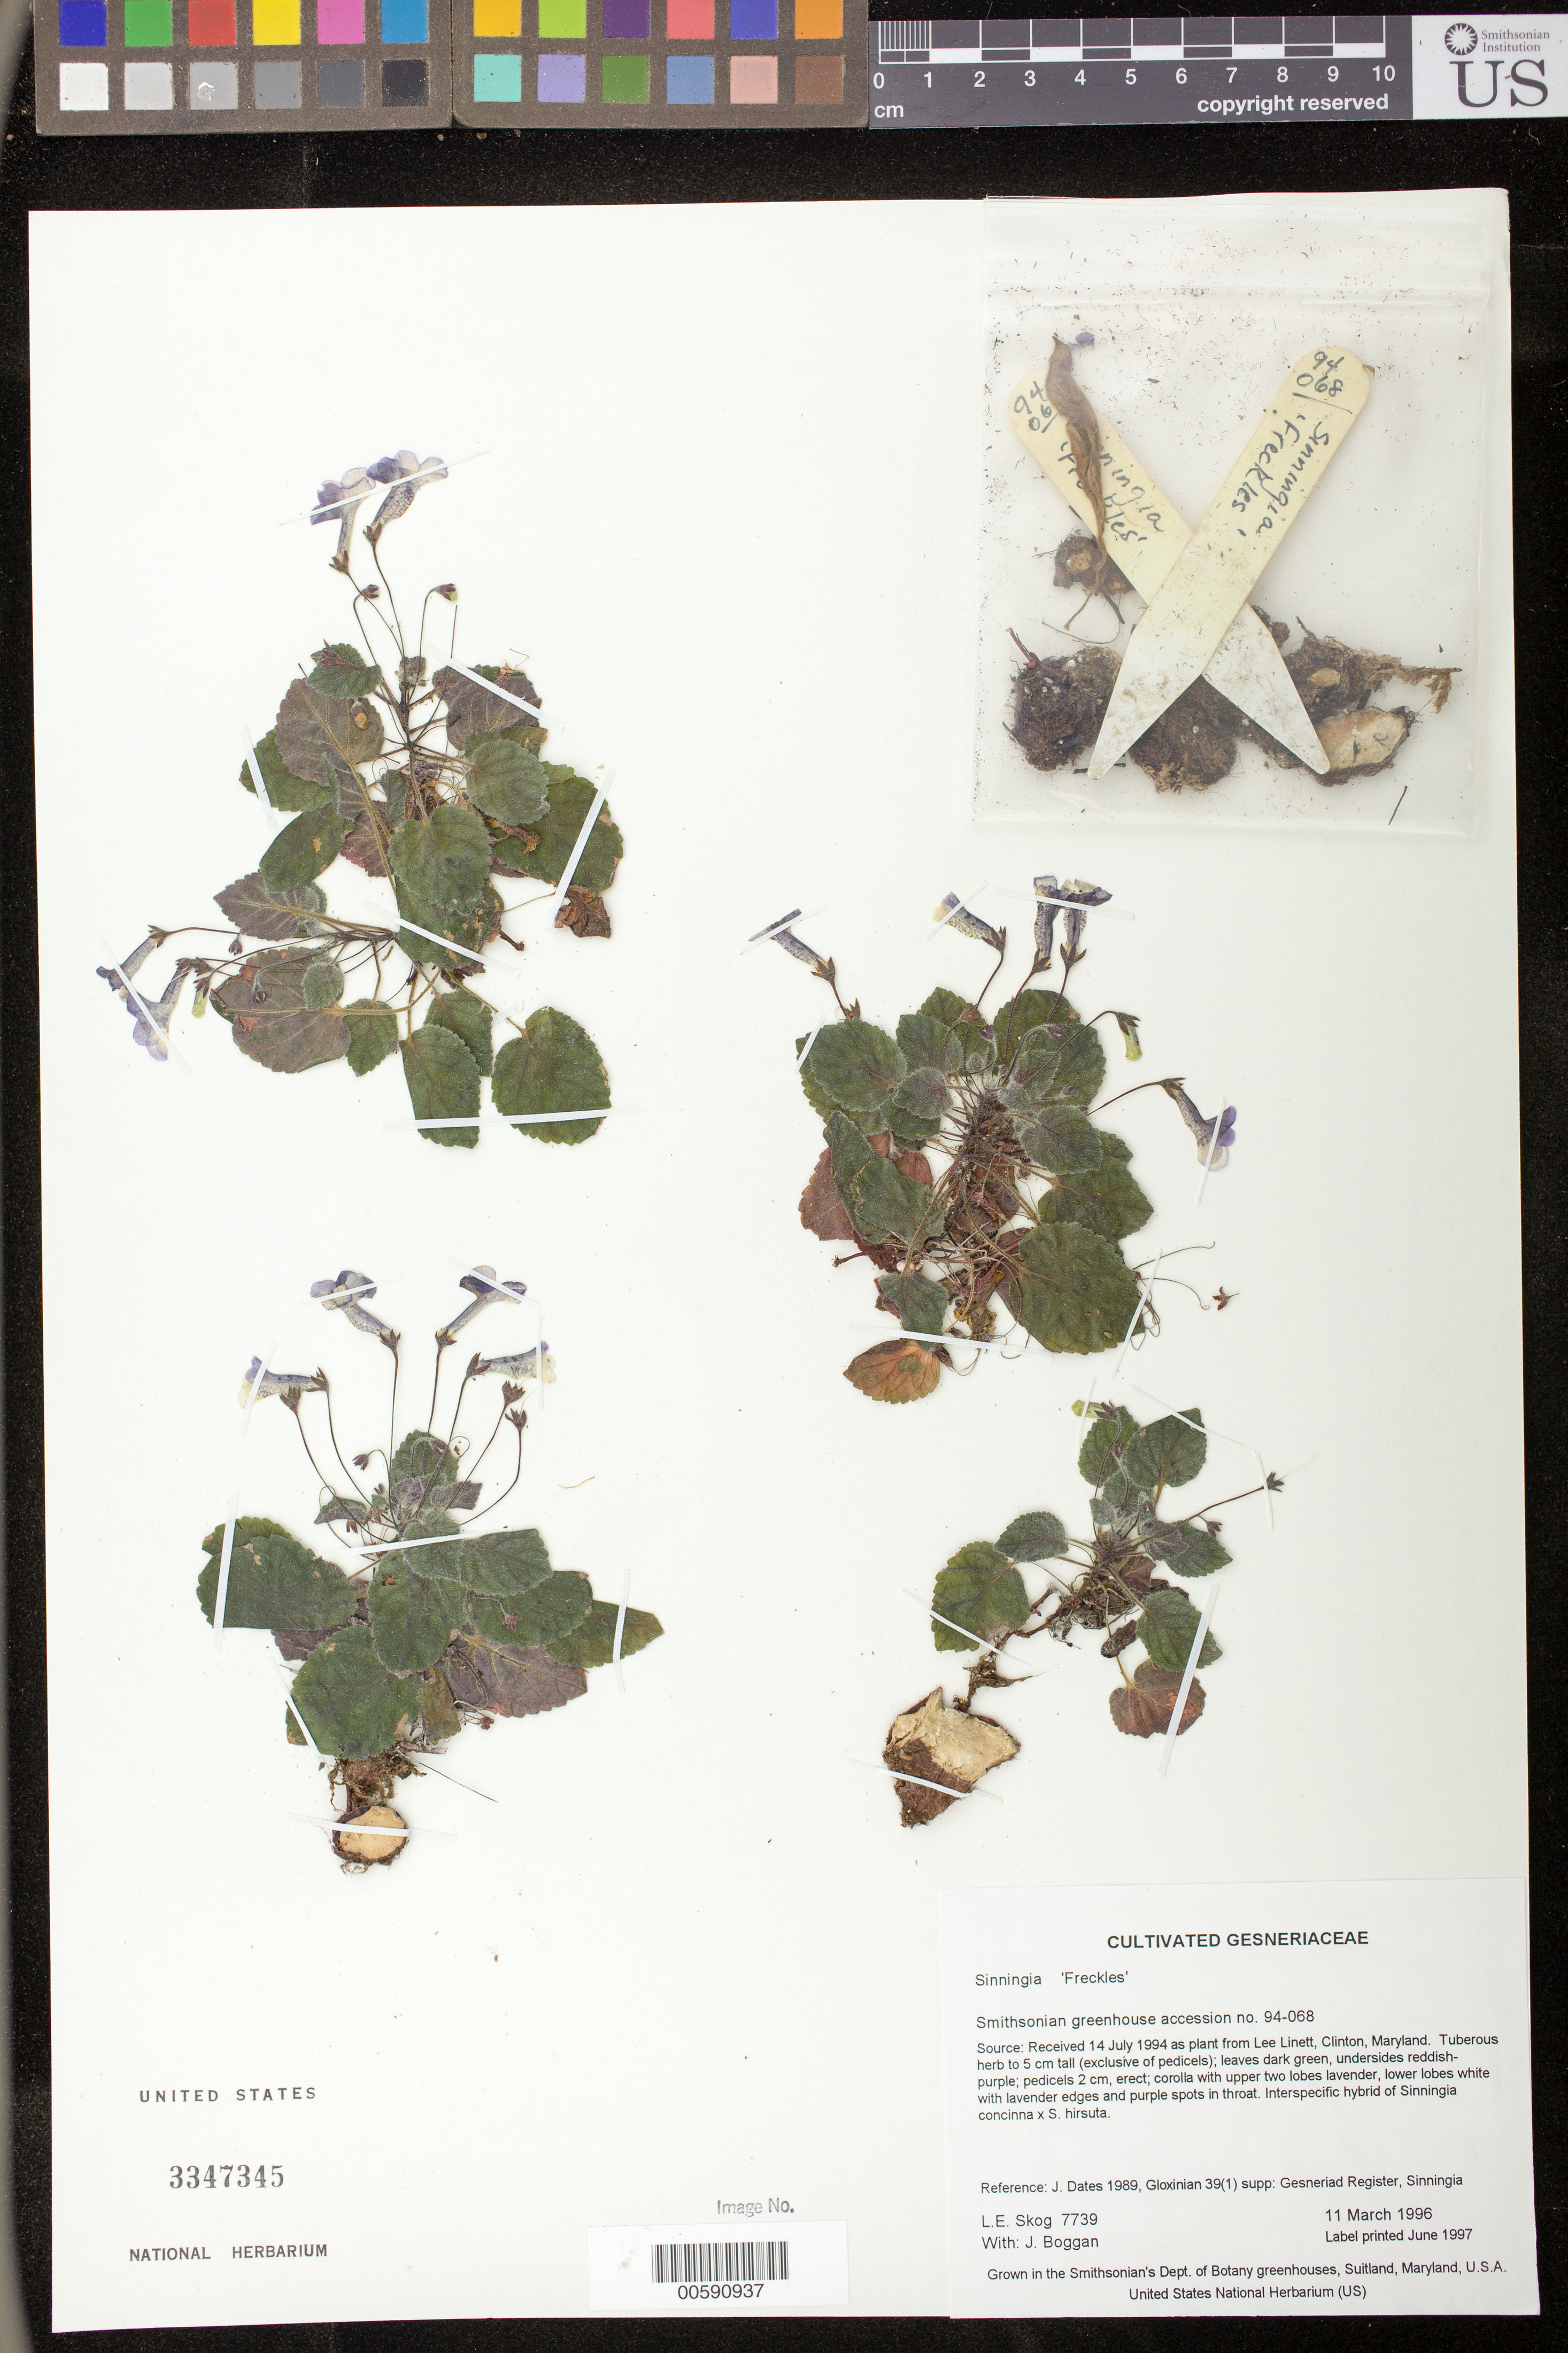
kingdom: Plantae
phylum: Tracheophyta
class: Magnoliopsida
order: Lamiales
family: Gesneriaceae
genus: Sinningia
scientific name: Sinningia 'Freckles'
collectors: L. E. Skog & J. K. Boggan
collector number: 7739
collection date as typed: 11 Mar 1996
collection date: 1996-03-11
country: United States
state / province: Maryland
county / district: Prince George's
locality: Grown in the Smithsonian's Dept. of Botany greenhouses, Suitland, Maryland, U.S.A.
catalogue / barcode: US 3347345